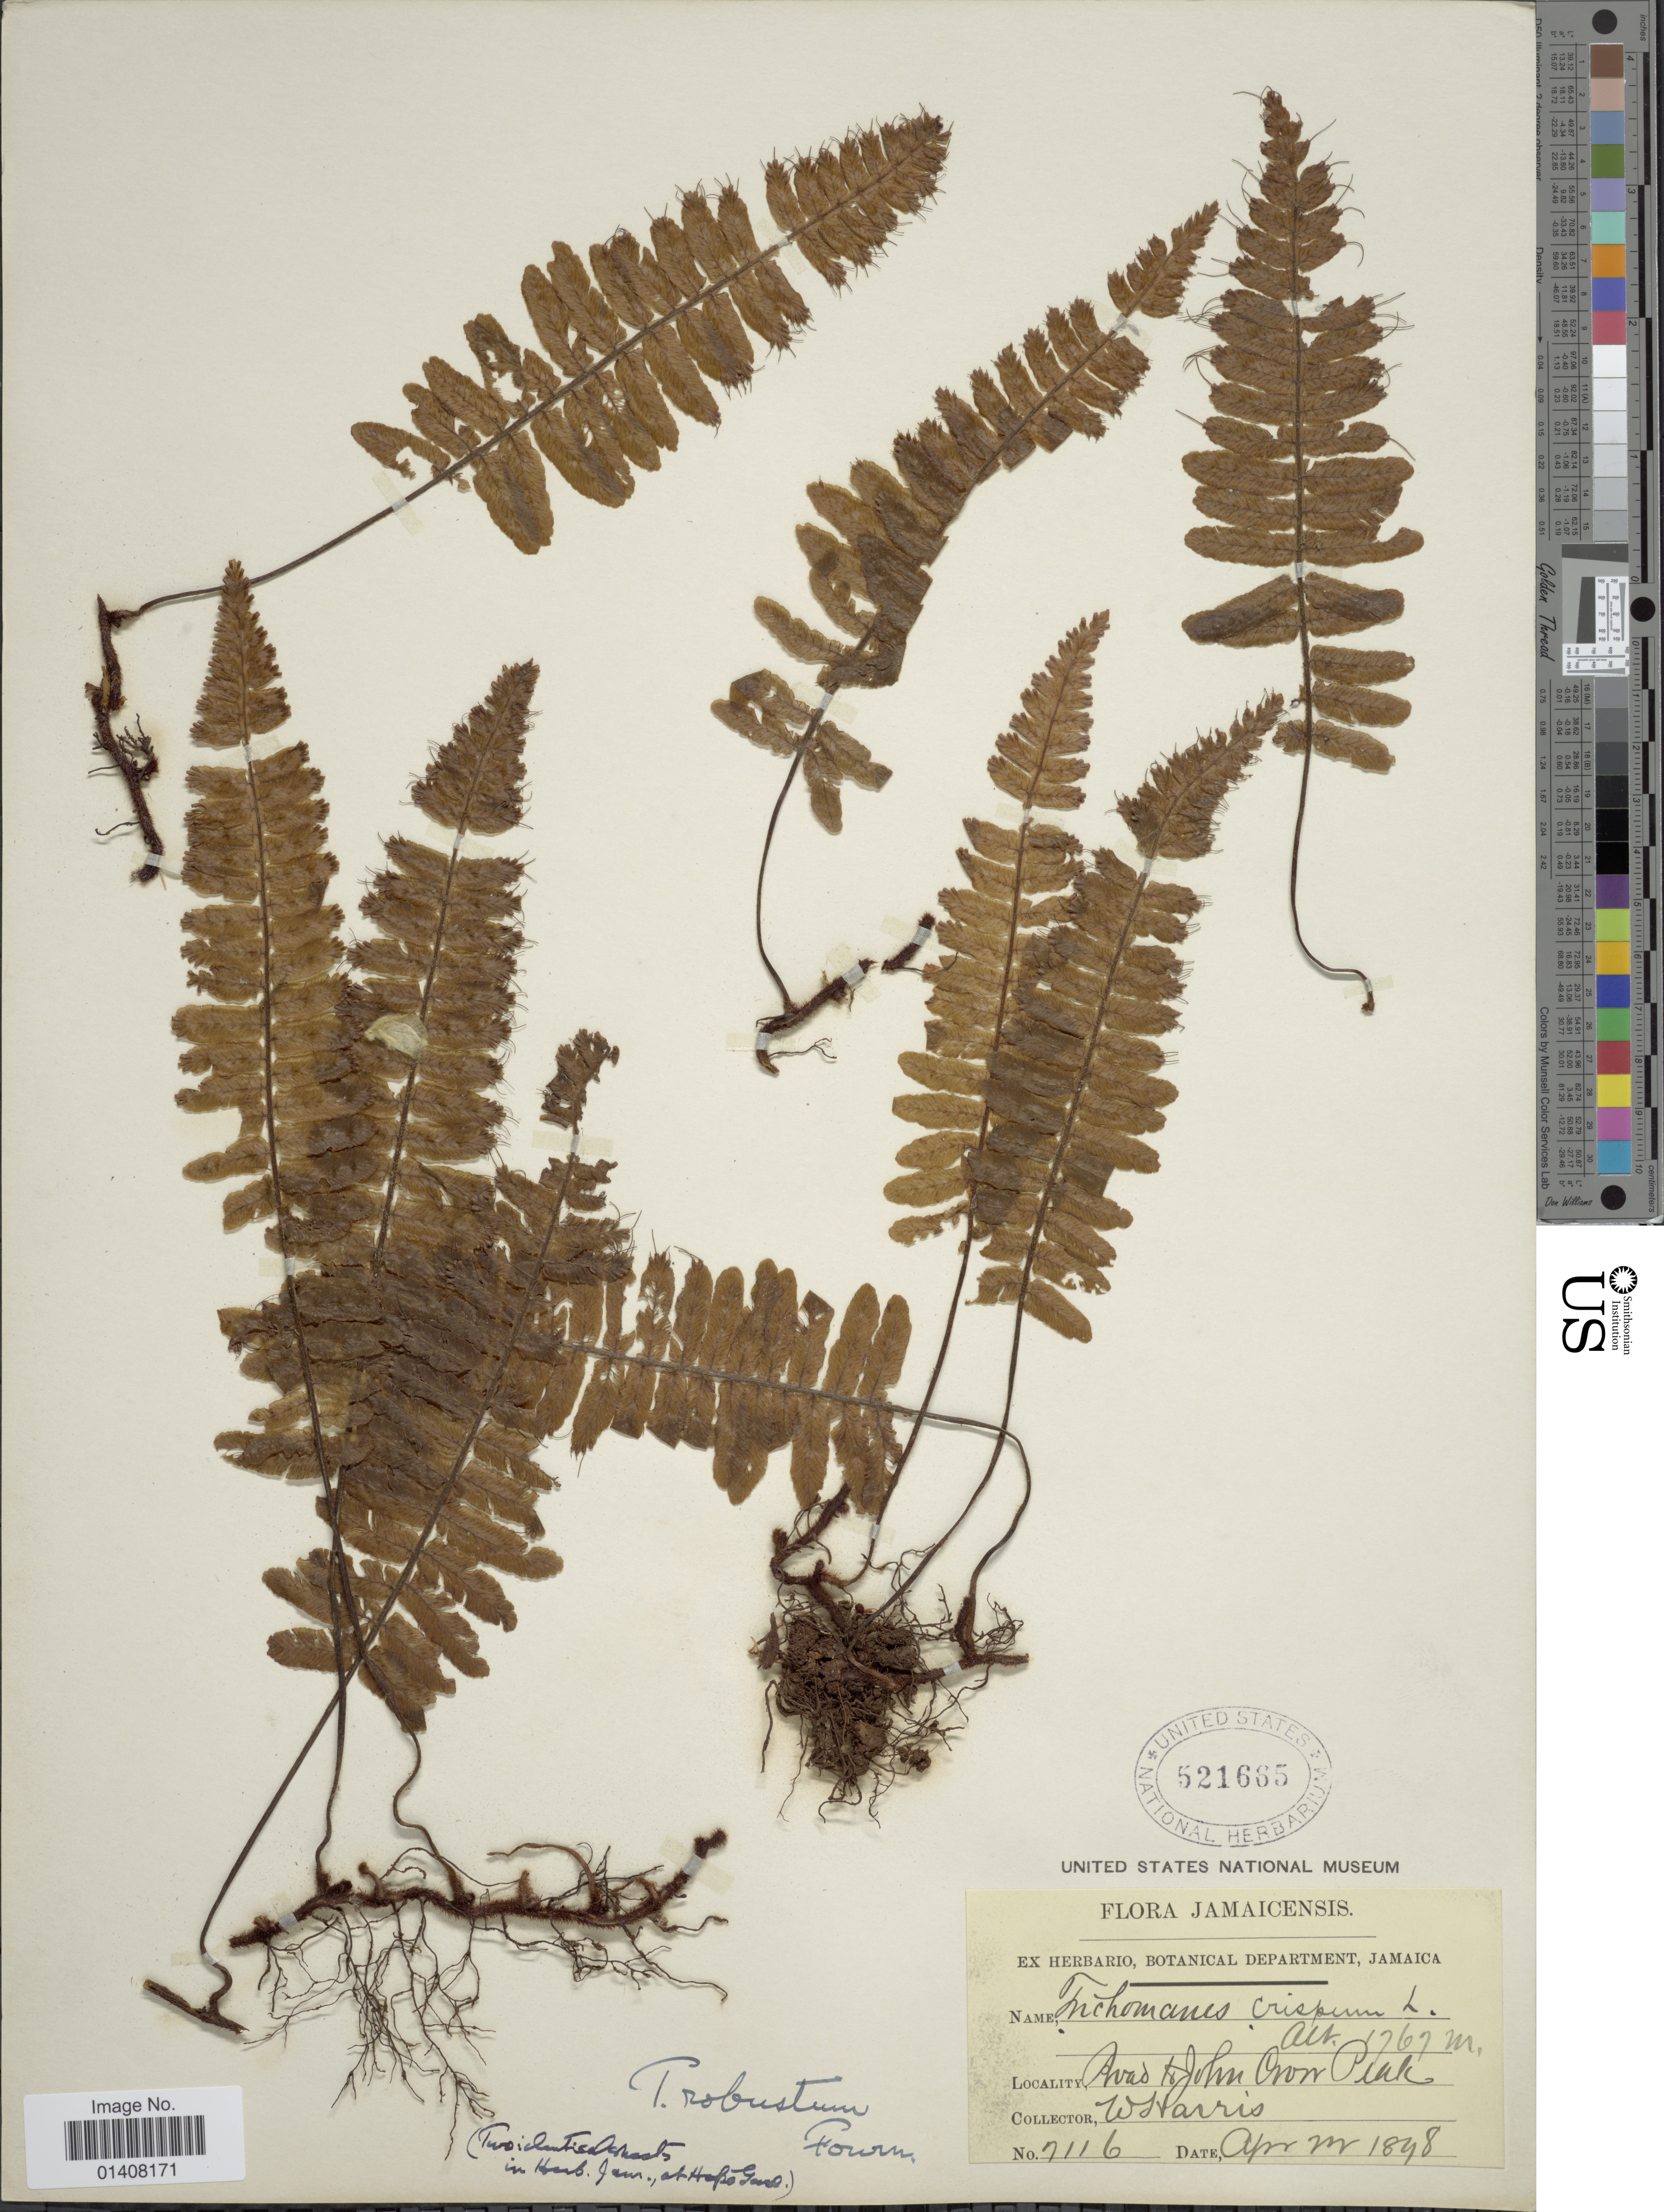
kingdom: Plantae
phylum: Tracheophyta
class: Polypodiopsida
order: Hymenophyllales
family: Hymenophyllaceae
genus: Trichomanes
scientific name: Trichomanes robustum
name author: E. Fourn.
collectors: W. Harris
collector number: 7116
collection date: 1898-04-22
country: Jamaica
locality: Road to John Crow Peak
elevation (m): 1767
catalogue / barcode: US 521665